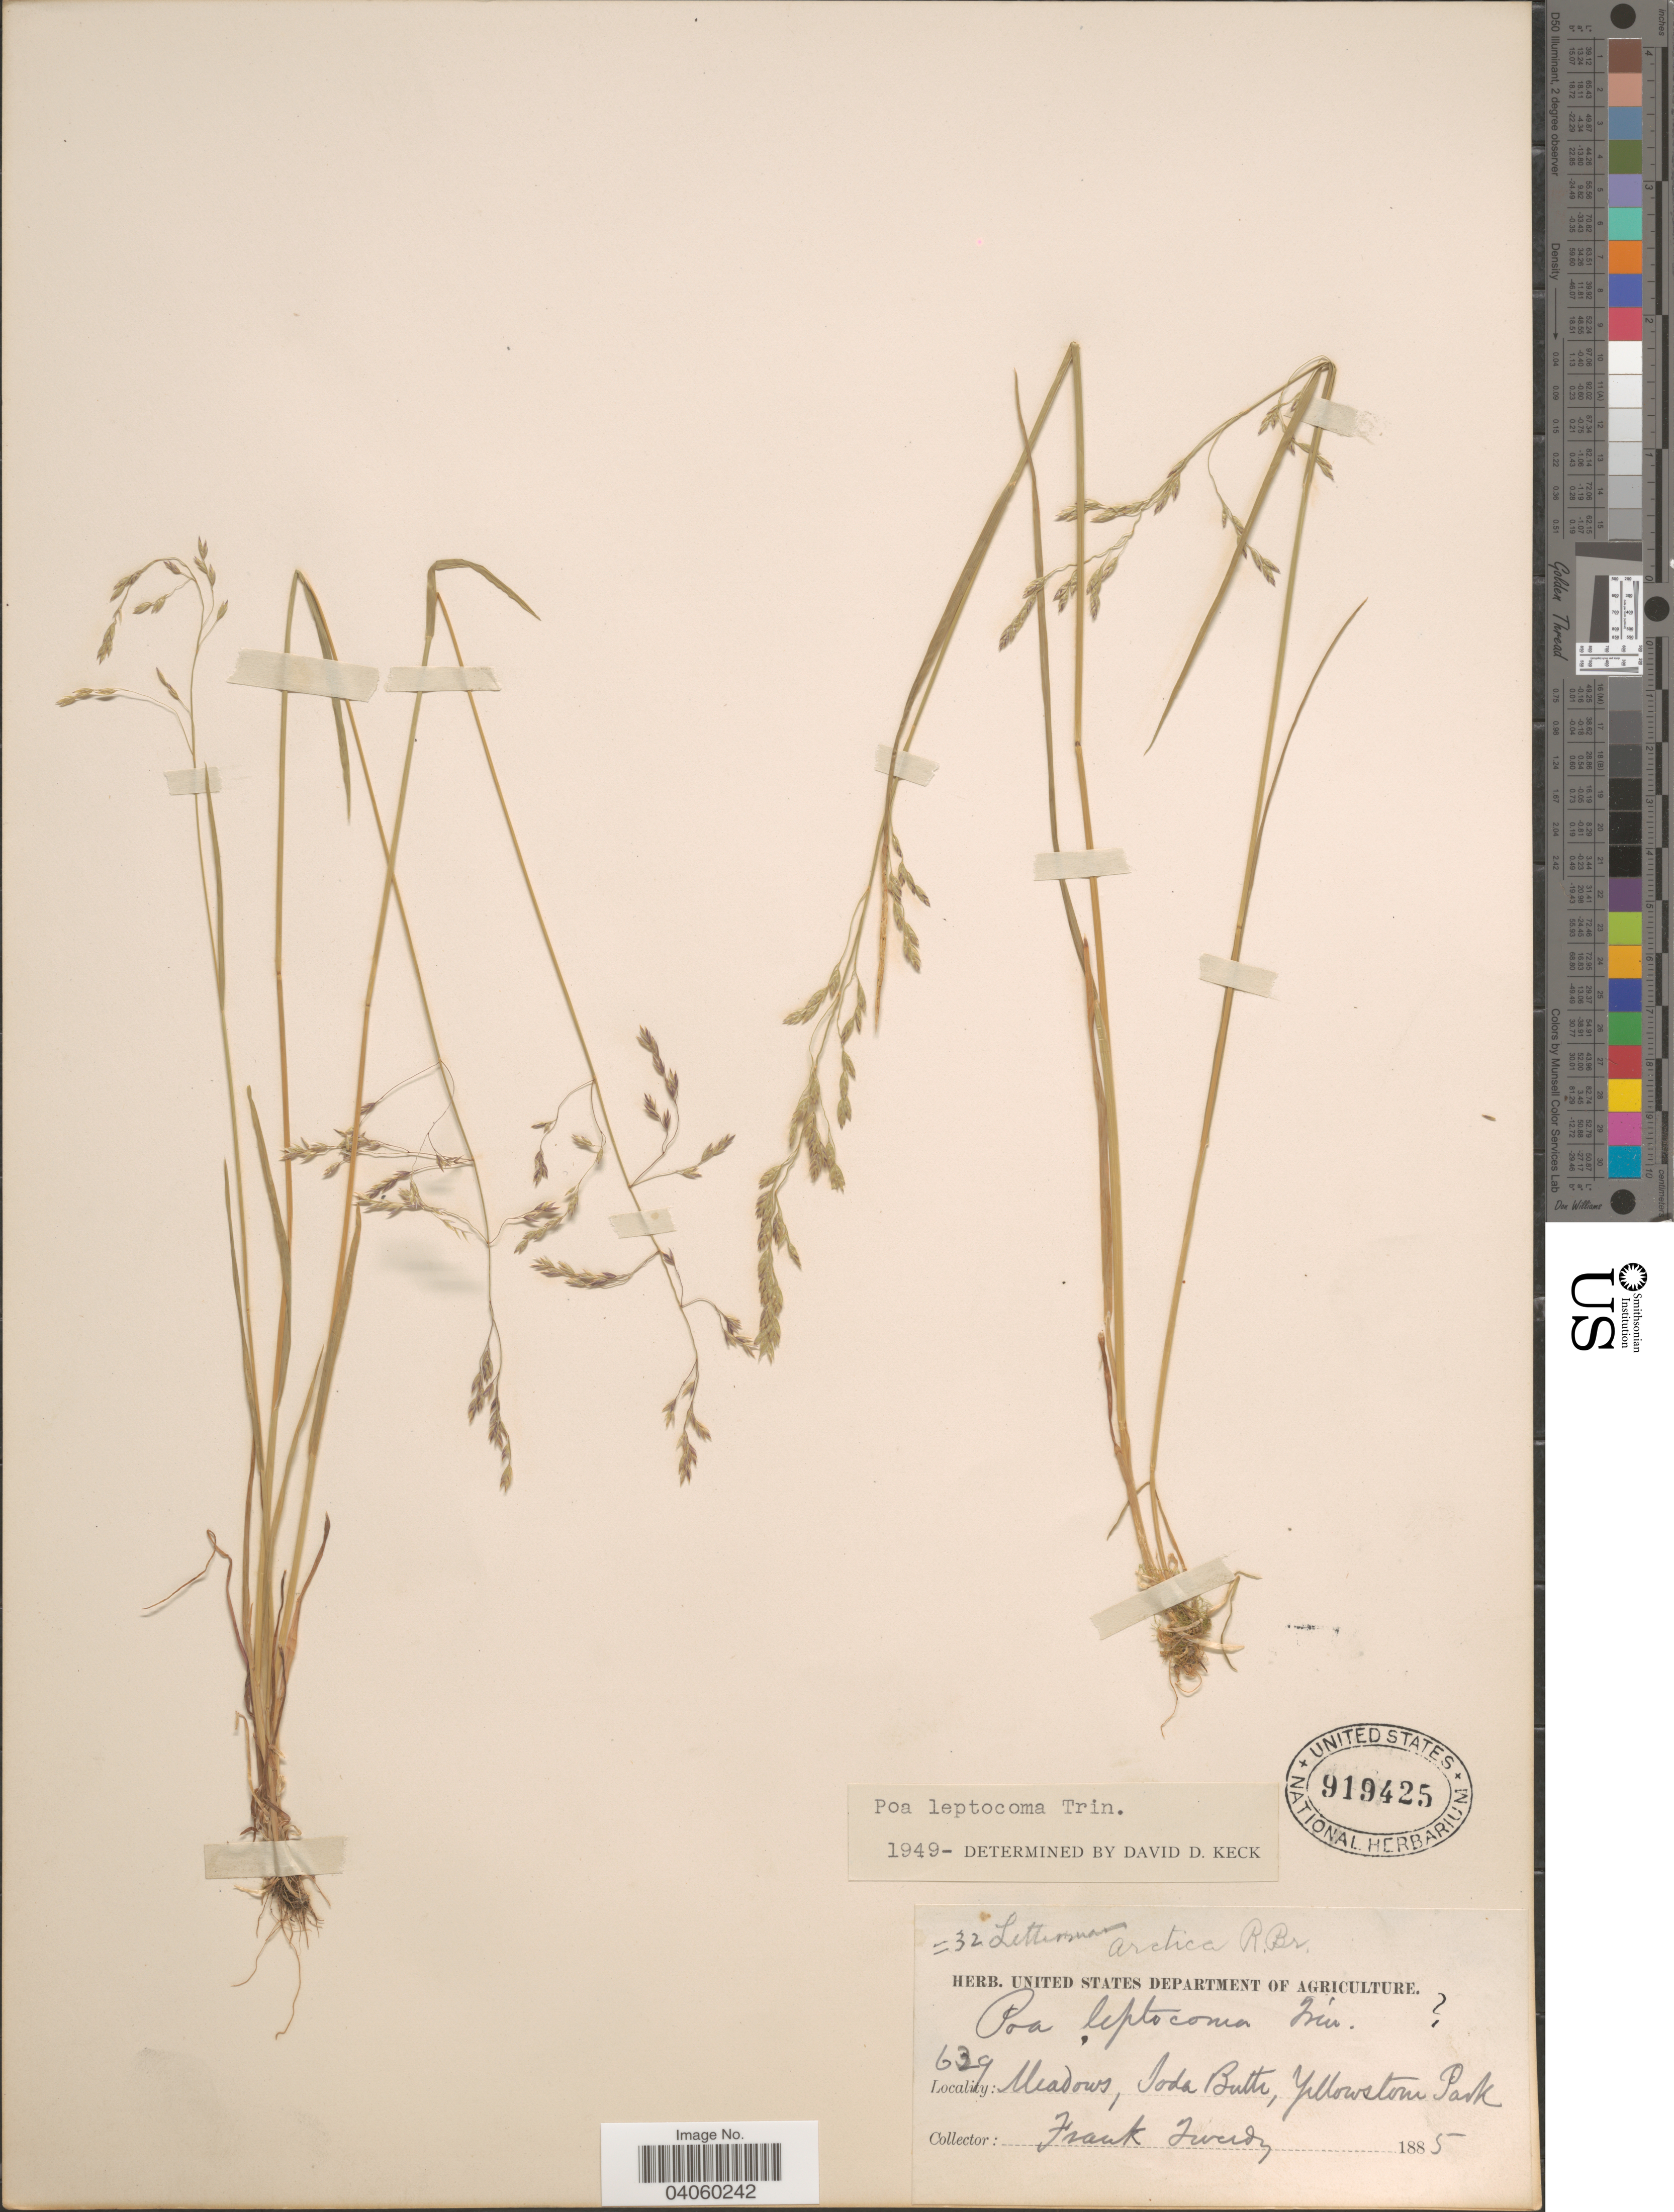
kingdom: Plantae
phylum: Tracheophyta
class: Liliopsida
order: Poales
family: Poaceae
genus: Poa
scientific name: Poa leptocoma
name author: Trin.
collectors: F. Tweedy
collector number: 639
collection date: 1885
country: United States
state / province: Montana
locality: Meadows, Soda Butte, Yellowstone Park.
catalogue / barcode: US 919425